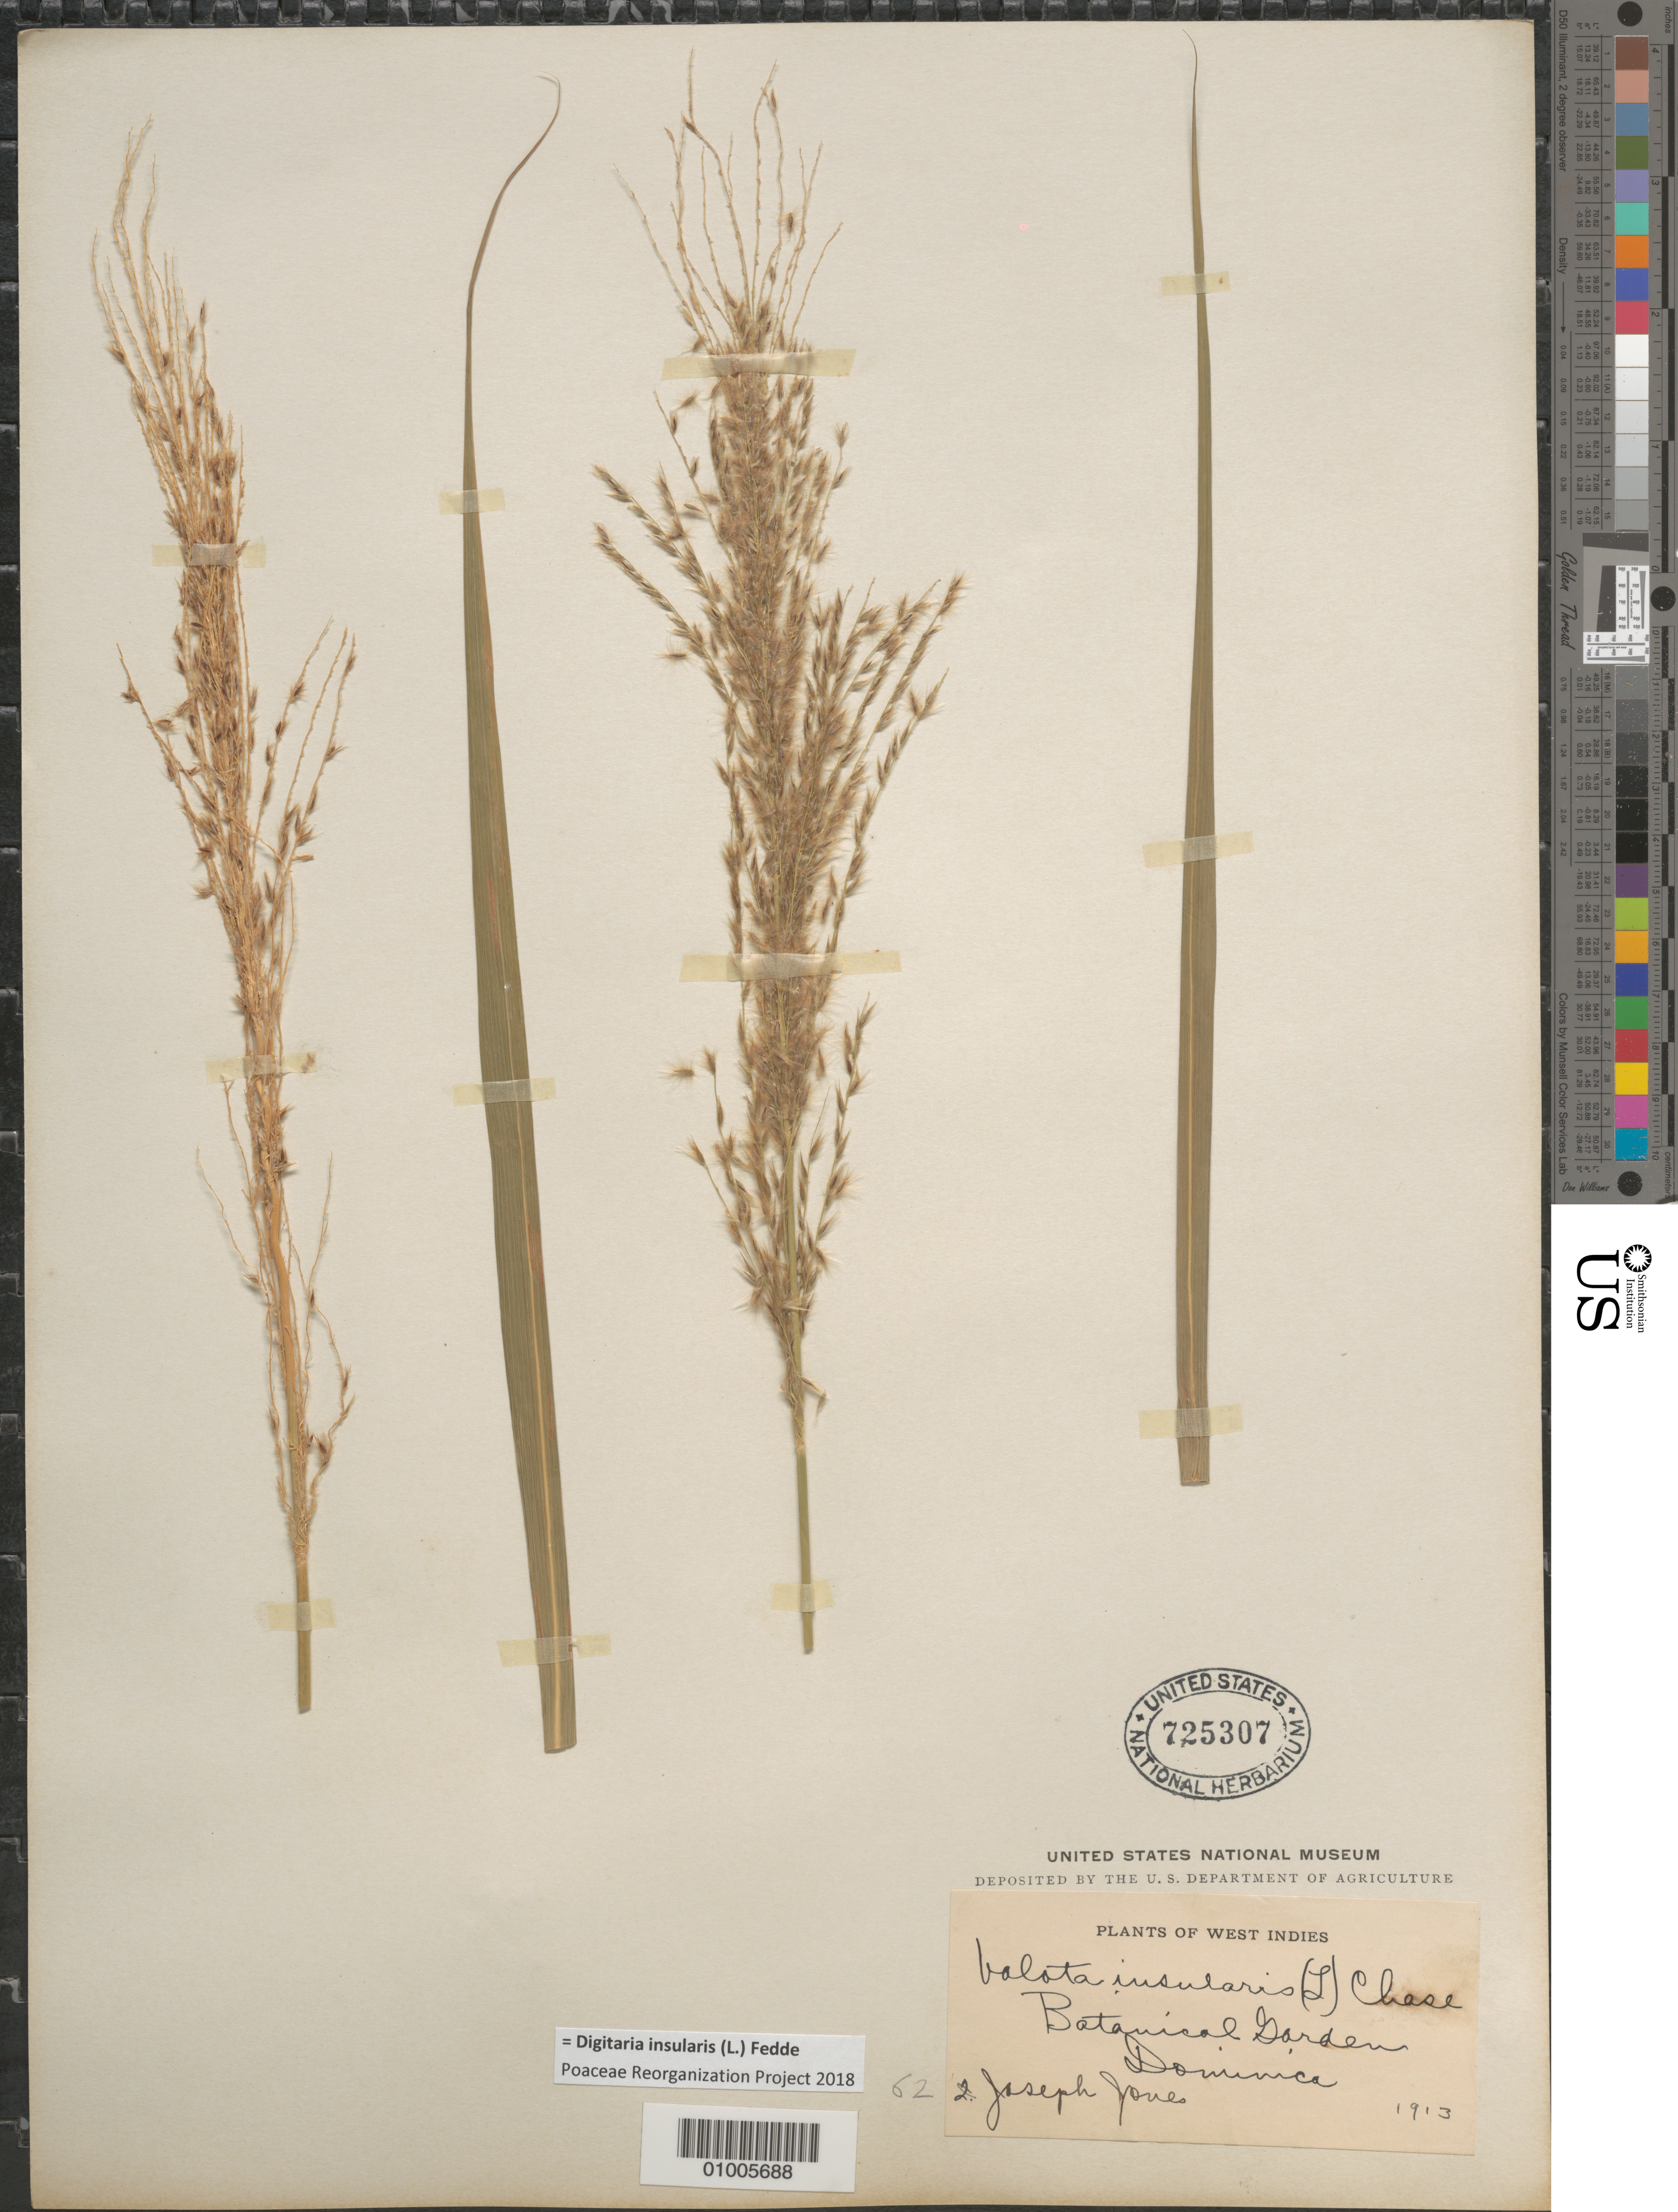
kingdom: Plantae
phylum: Tracheophyta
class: Liliopsida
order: Poales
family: Poaceae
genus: Digitaria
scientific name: Digitaria insularis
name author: (L.) Mez ex Ekman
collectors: J. Jones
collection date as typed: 1913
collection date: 1913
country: Dominica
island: Dominica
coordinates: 0 N, 0 E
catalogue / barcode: US 725307